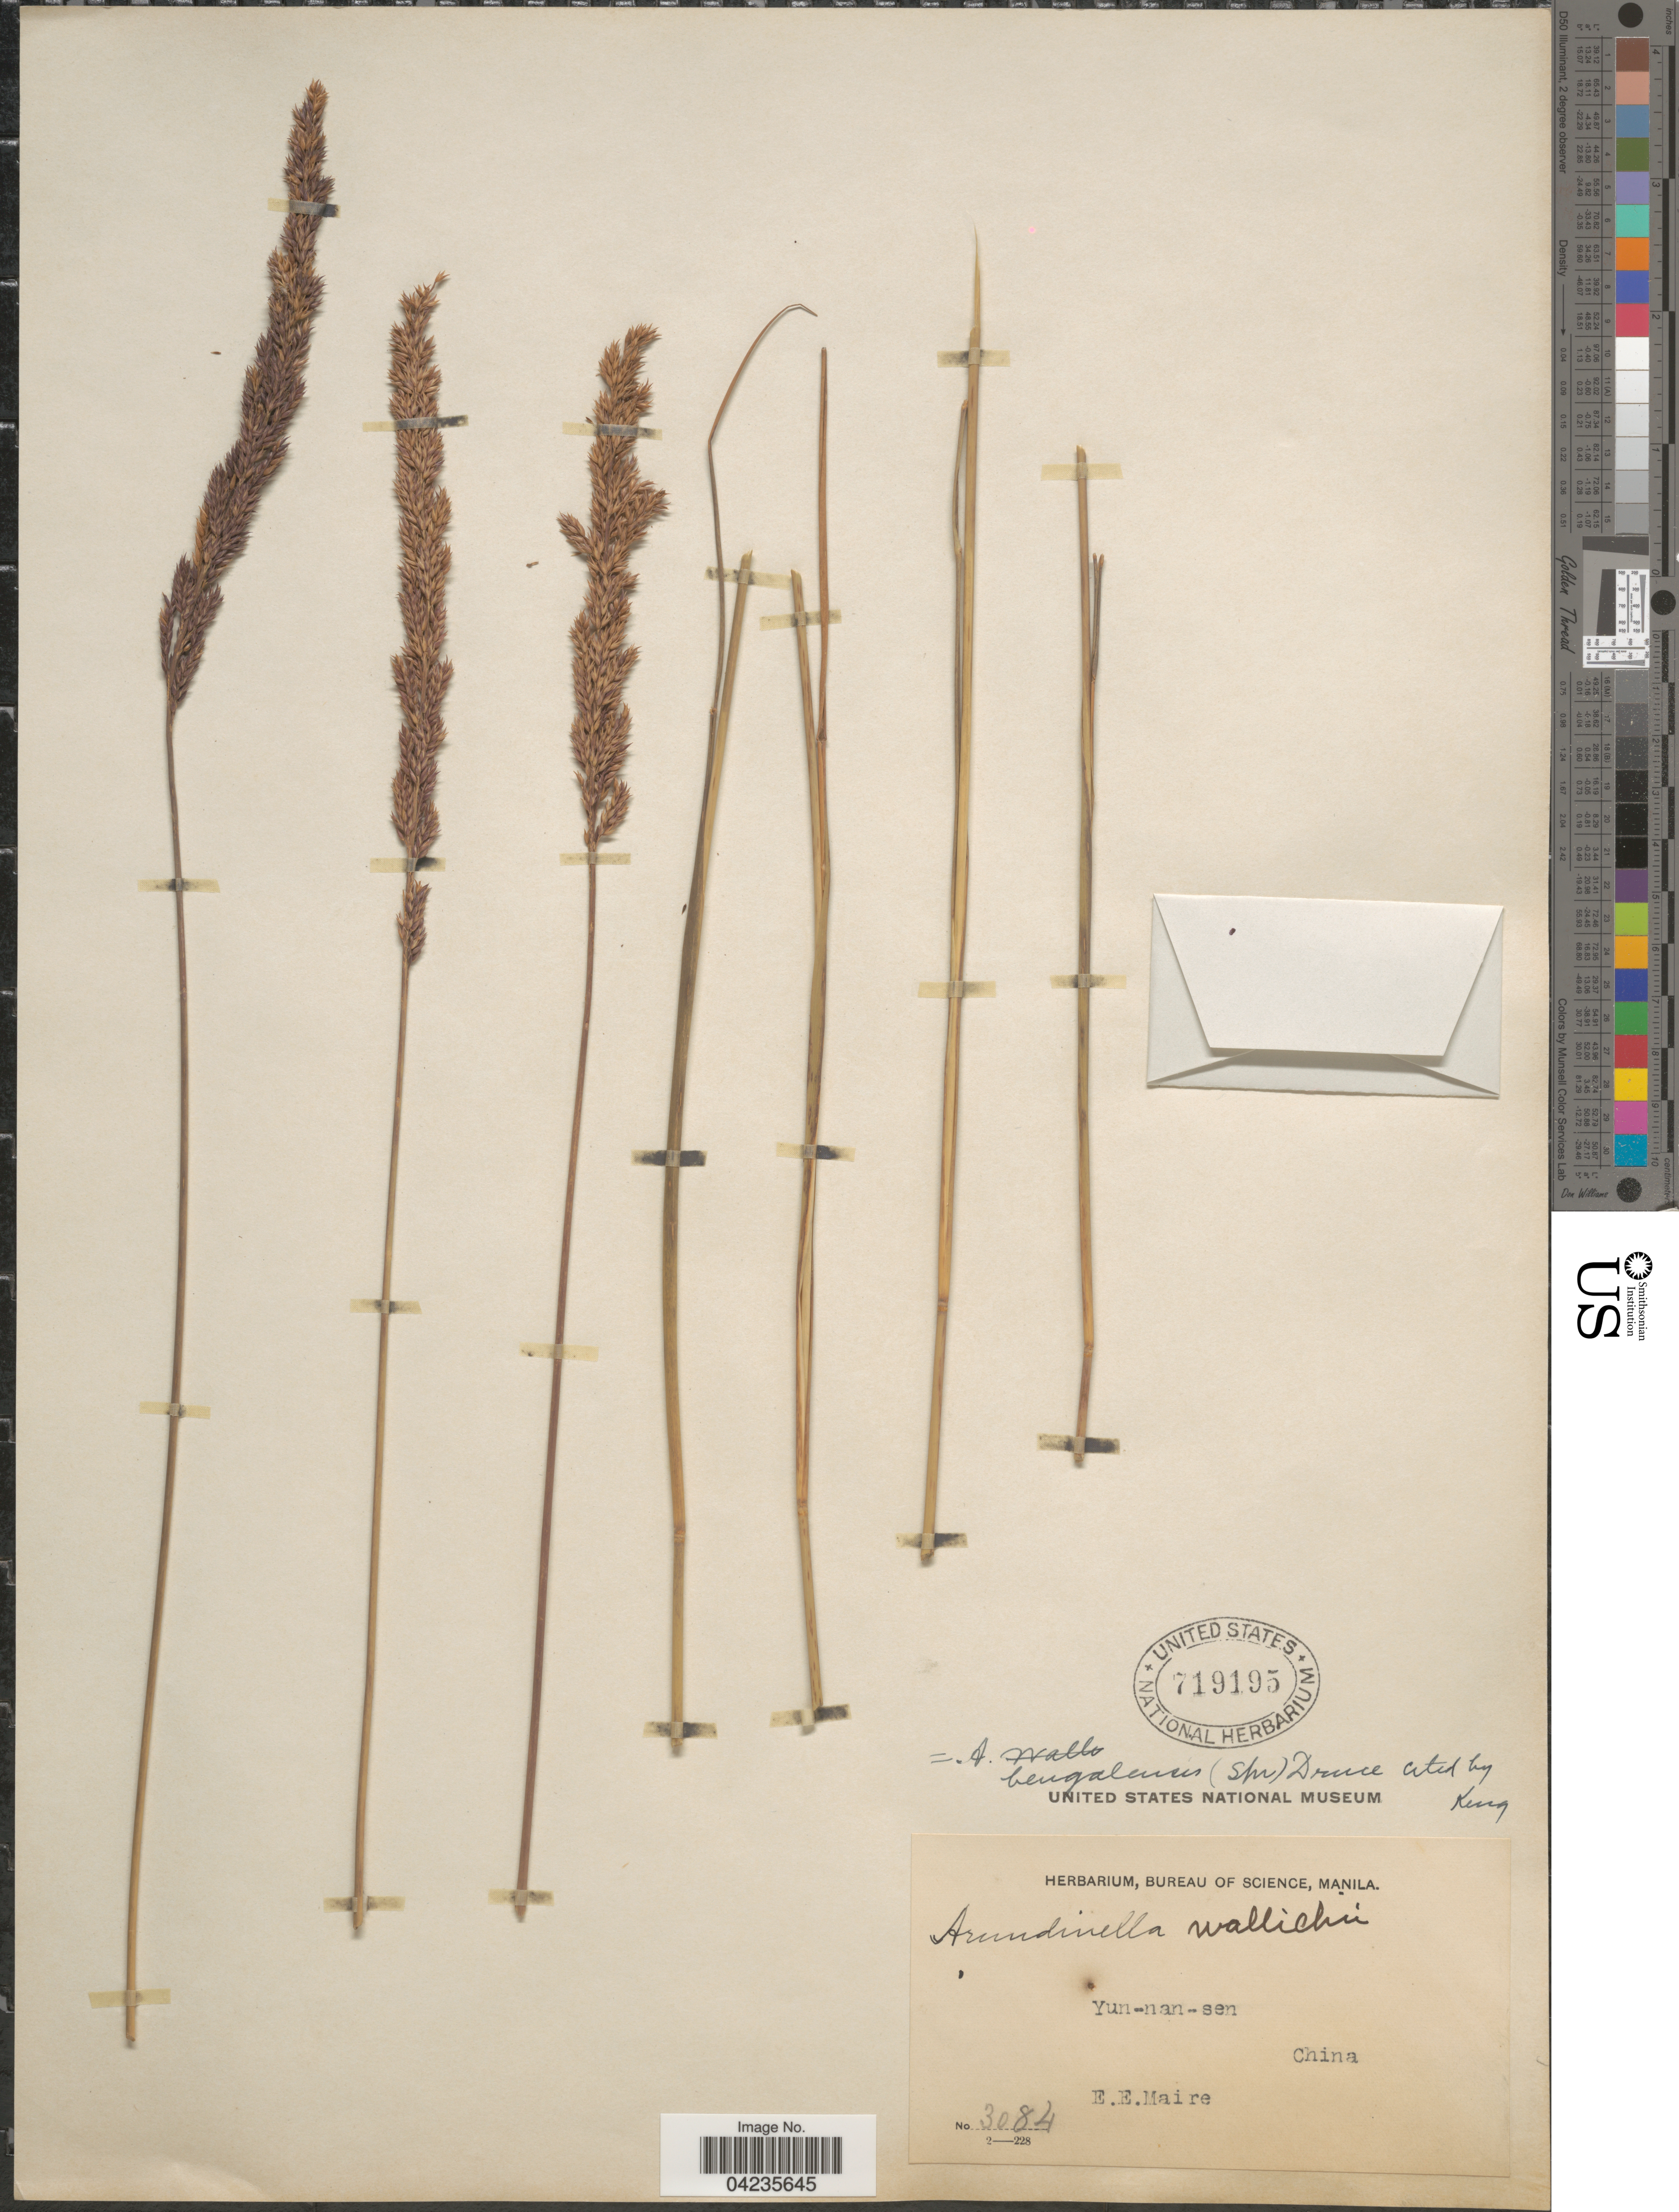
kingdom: Plantae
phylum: Tracheophyta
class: Liliopsida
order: Poales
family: Poaceae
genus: Arundinella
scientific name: Arundinella bengalensis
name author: (Spreng.) Druce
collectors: E. E. Maire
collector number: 3084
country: China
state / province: Yunnan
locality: Yun-nan-sen.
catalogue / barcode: US 719195